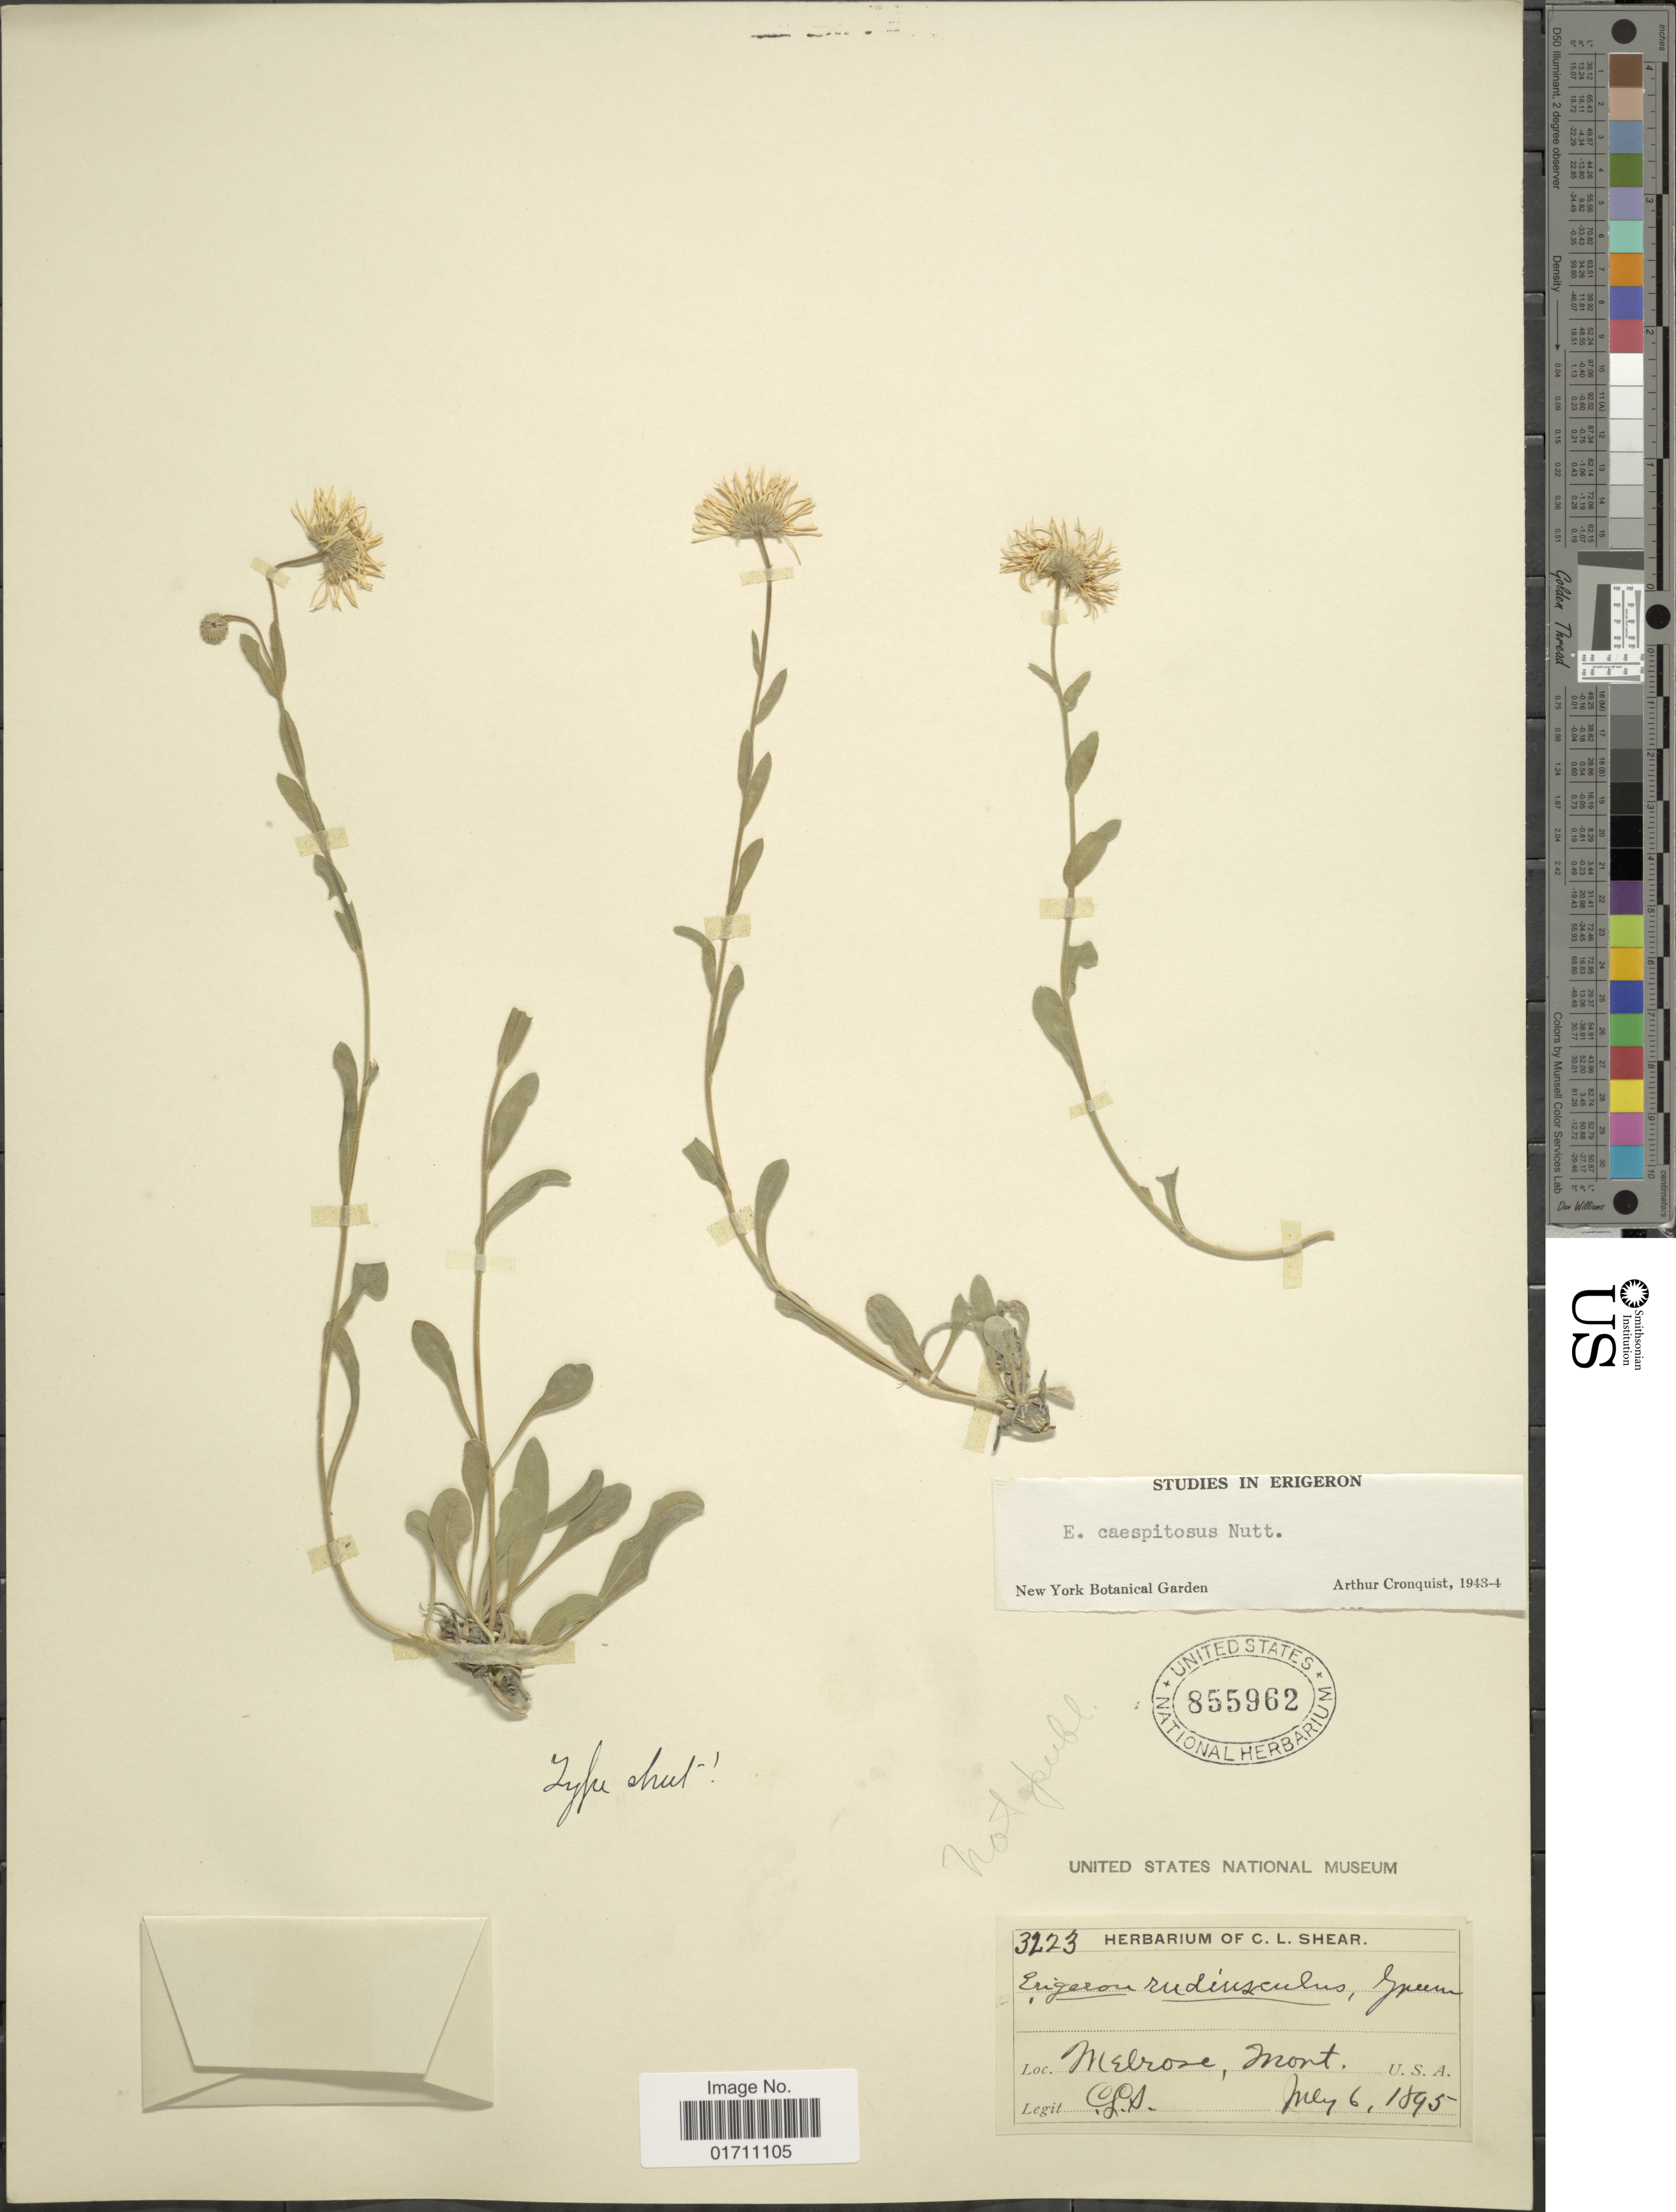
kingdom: Plantae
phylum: Tracheophyta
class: Magnoliopsida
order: Asterales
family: Asteraceae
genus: Erigeron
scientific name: Erigeron caespitosus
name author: Nutt.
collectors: C. L. Shear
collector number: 3223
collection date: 1895-07-06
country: United States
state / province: Montana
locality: Melrose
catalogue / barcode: US 855962